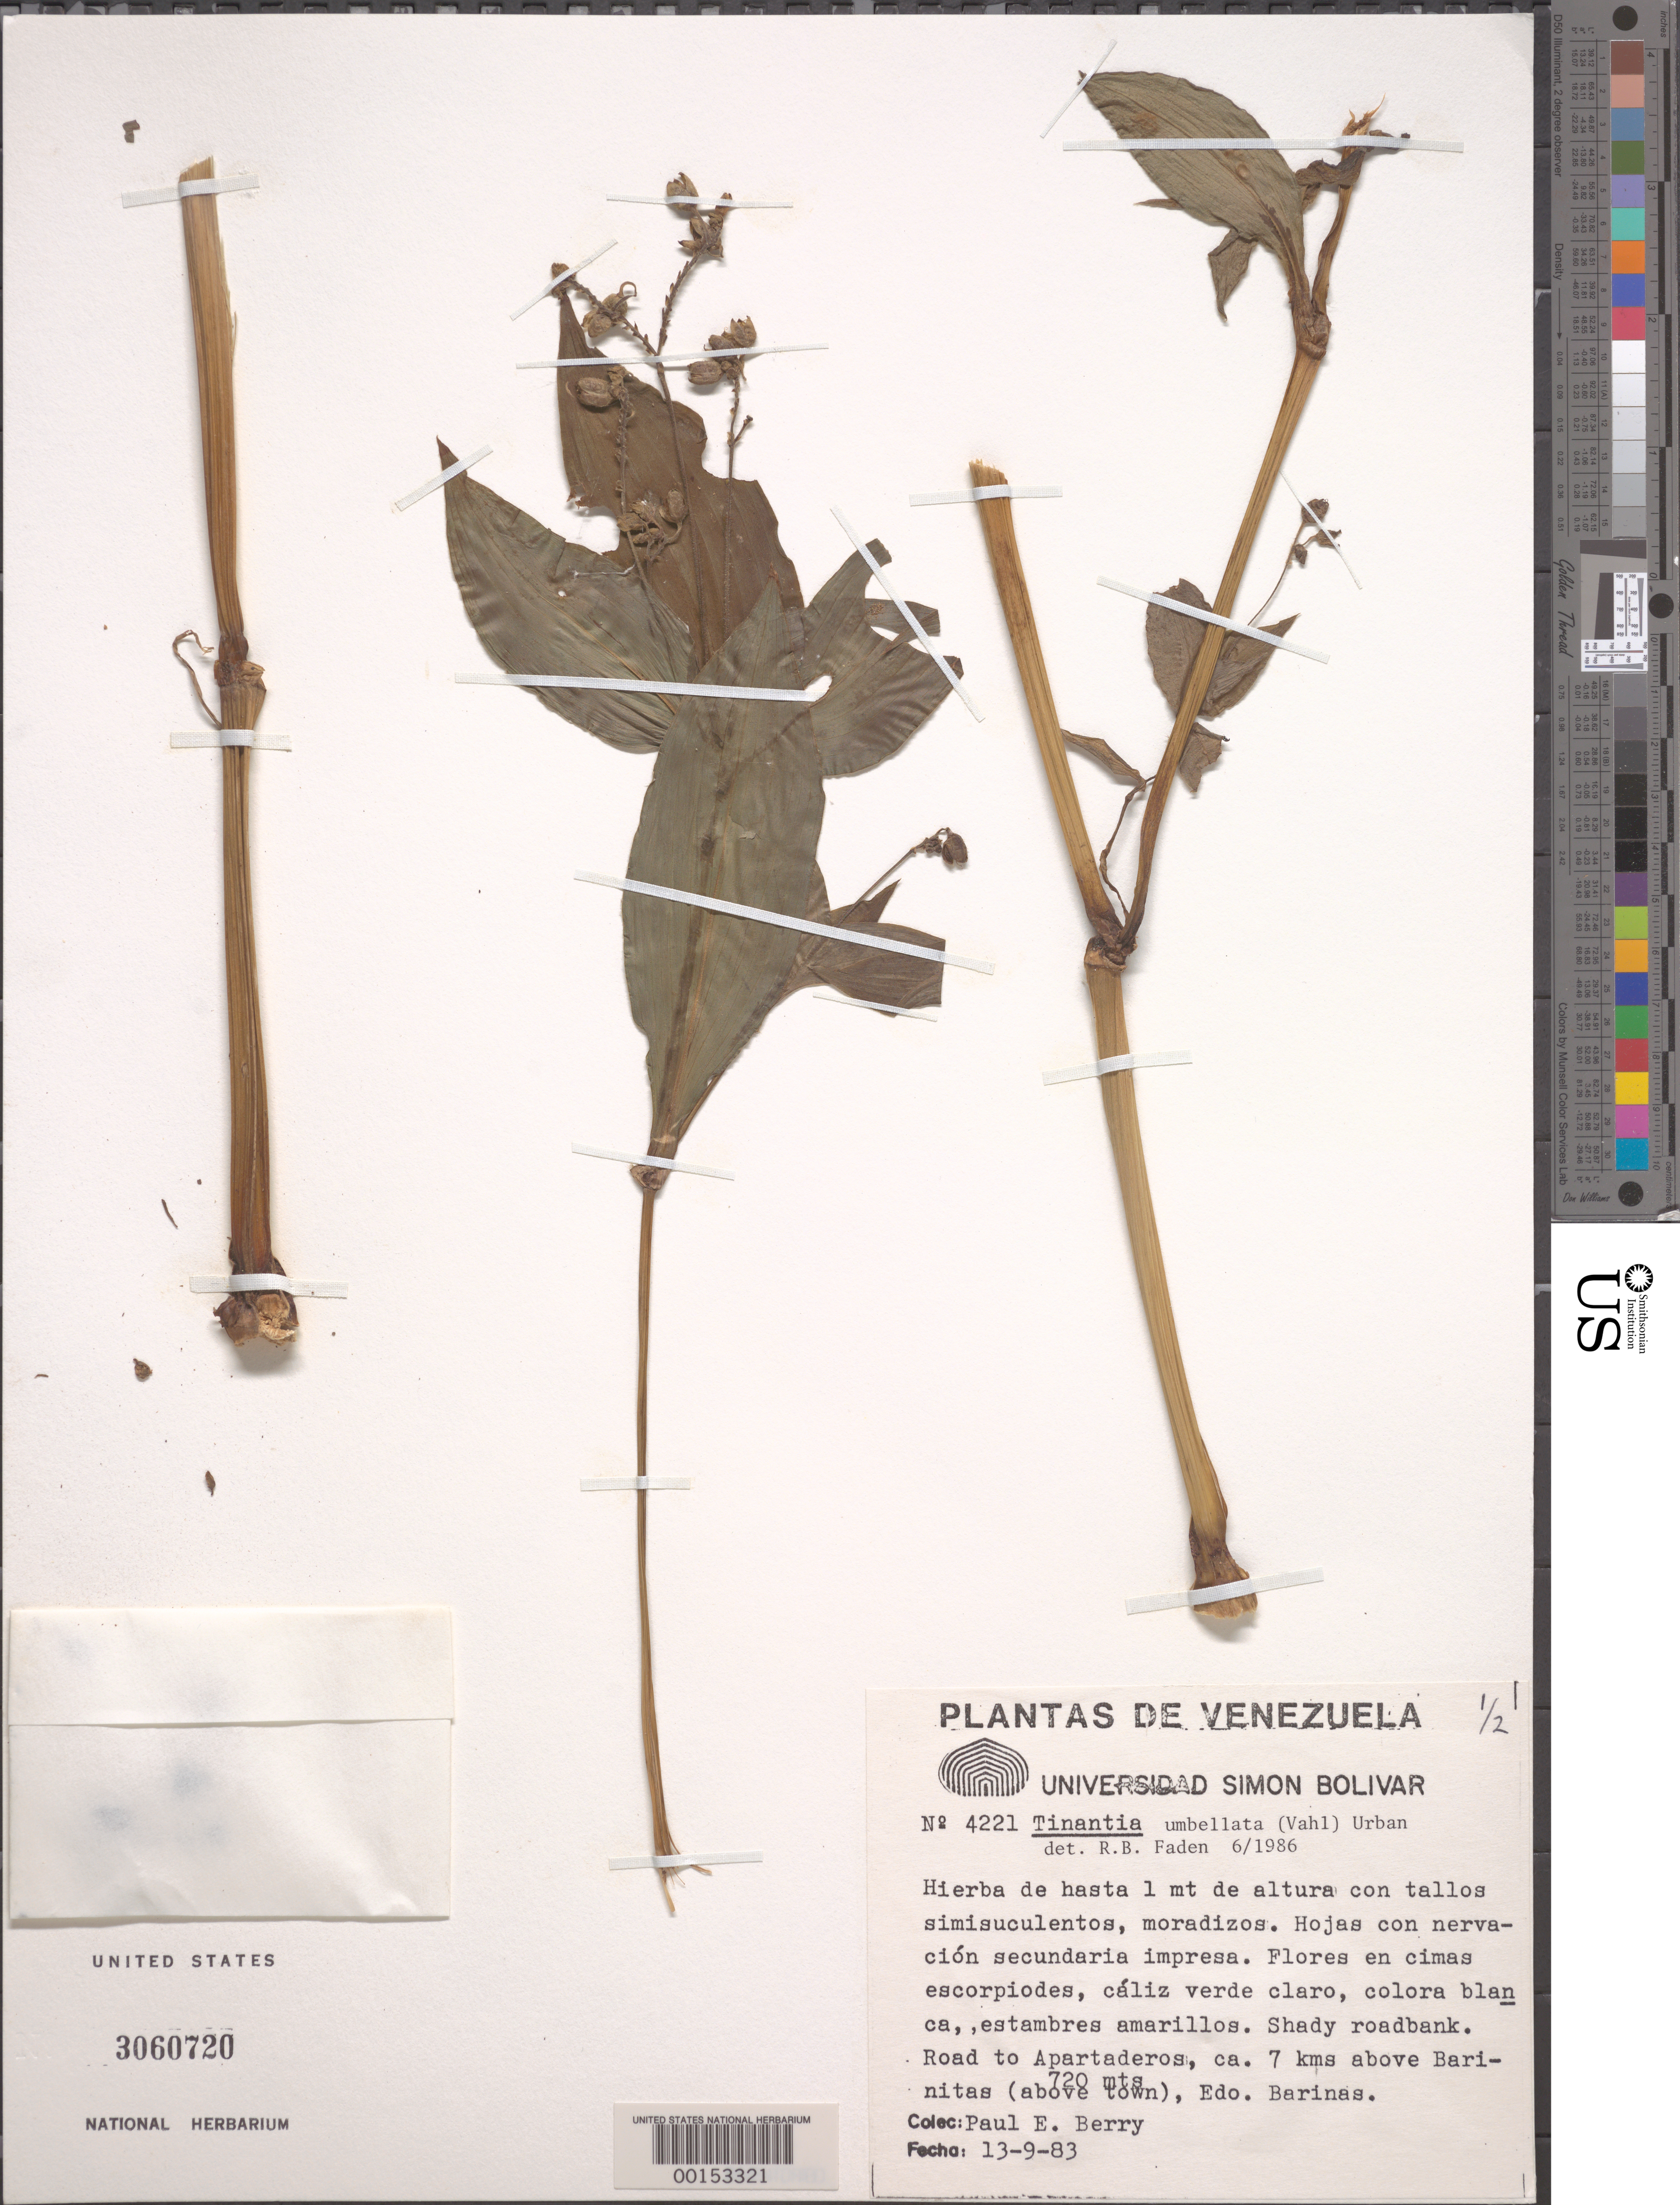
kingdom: Plantae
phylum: Tracheophyta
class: Liliopsida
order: Commelinales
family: Commelinaceae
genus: Tinantia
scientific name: Tinantia umbellata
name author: (Vahl) Urb.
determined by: Faden, Robert B., (US), Smithsonian Institution - National Museum of Natural History (UNITED STATES)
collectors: P. E. Berry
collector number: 4221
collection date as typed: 13 Sep 1983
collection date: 1983-09-13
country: Venezuela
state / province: Barinas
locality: Road to apartaderos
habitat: Shady roadbank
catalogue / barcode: US 3060720